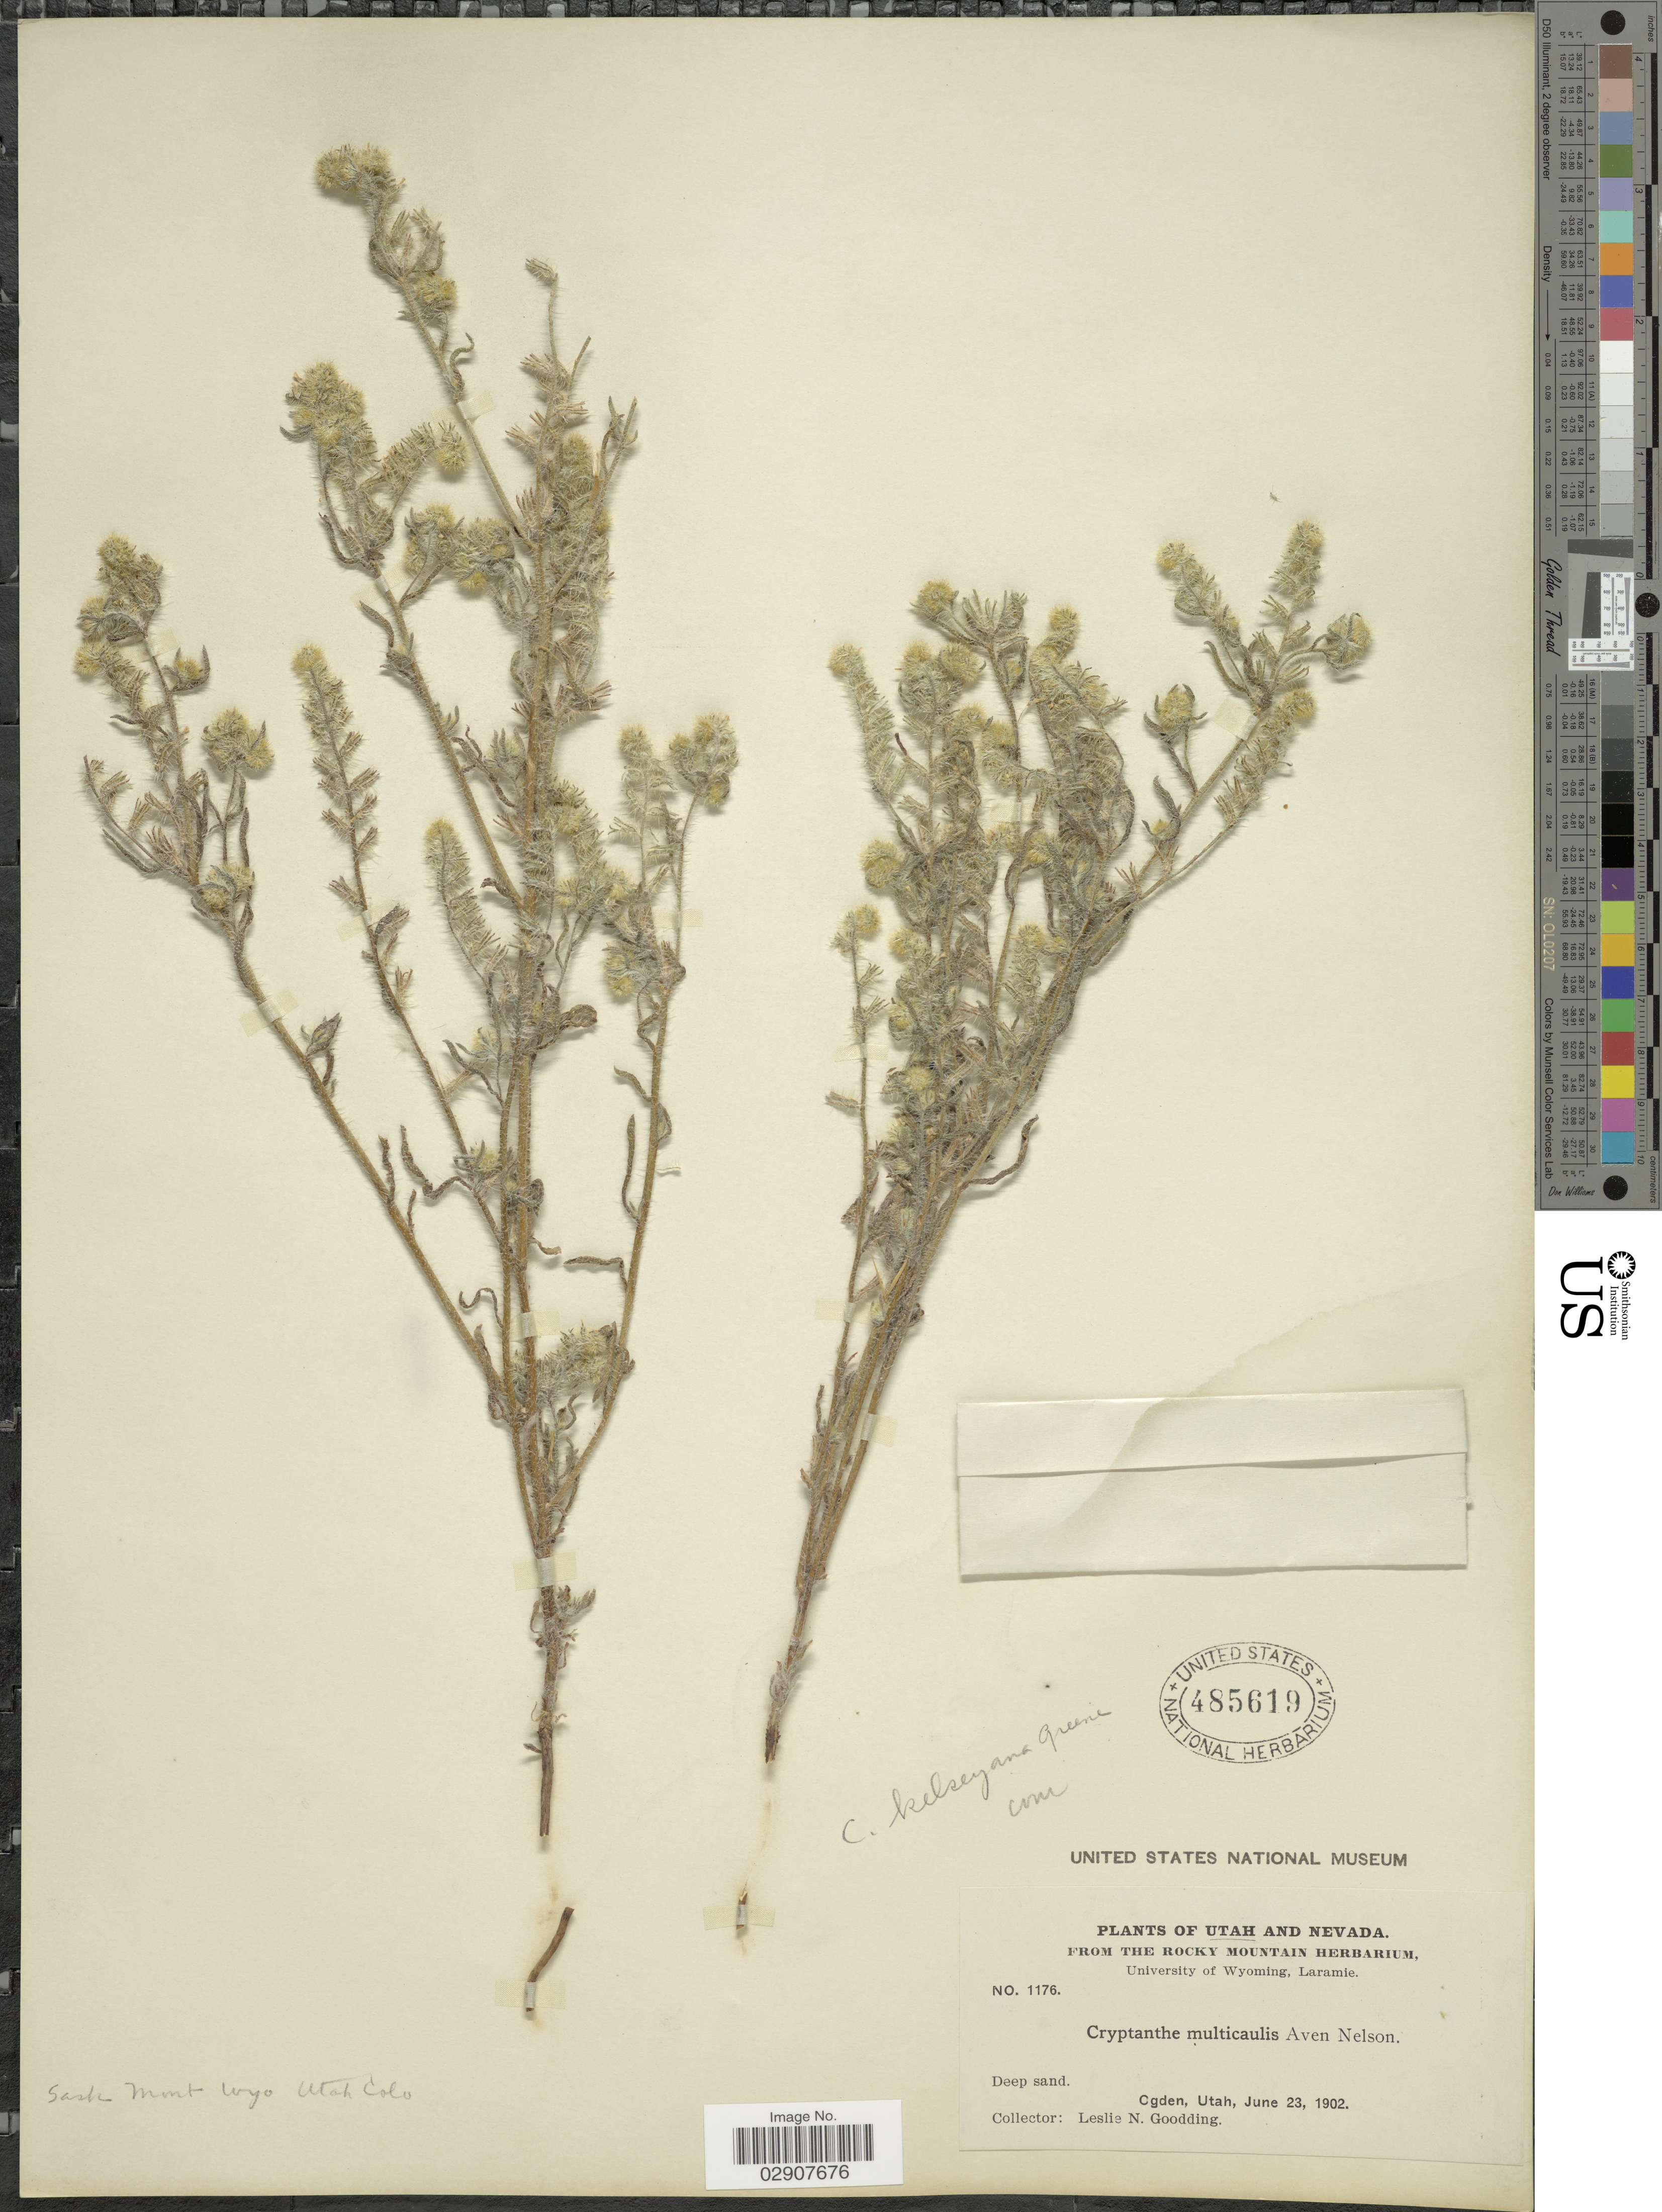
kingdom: Plantae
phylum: Tracheophyta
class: Magnoliopsida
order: Boraginales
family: Boraginaceae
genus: Cryptantha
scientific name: Cryptantha kelseyana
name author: S.W. Greene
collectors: L. N. Goodding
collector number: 1176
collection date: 1902-06-23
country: United States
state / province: Utah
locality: Ogden.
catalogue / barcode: US 485619